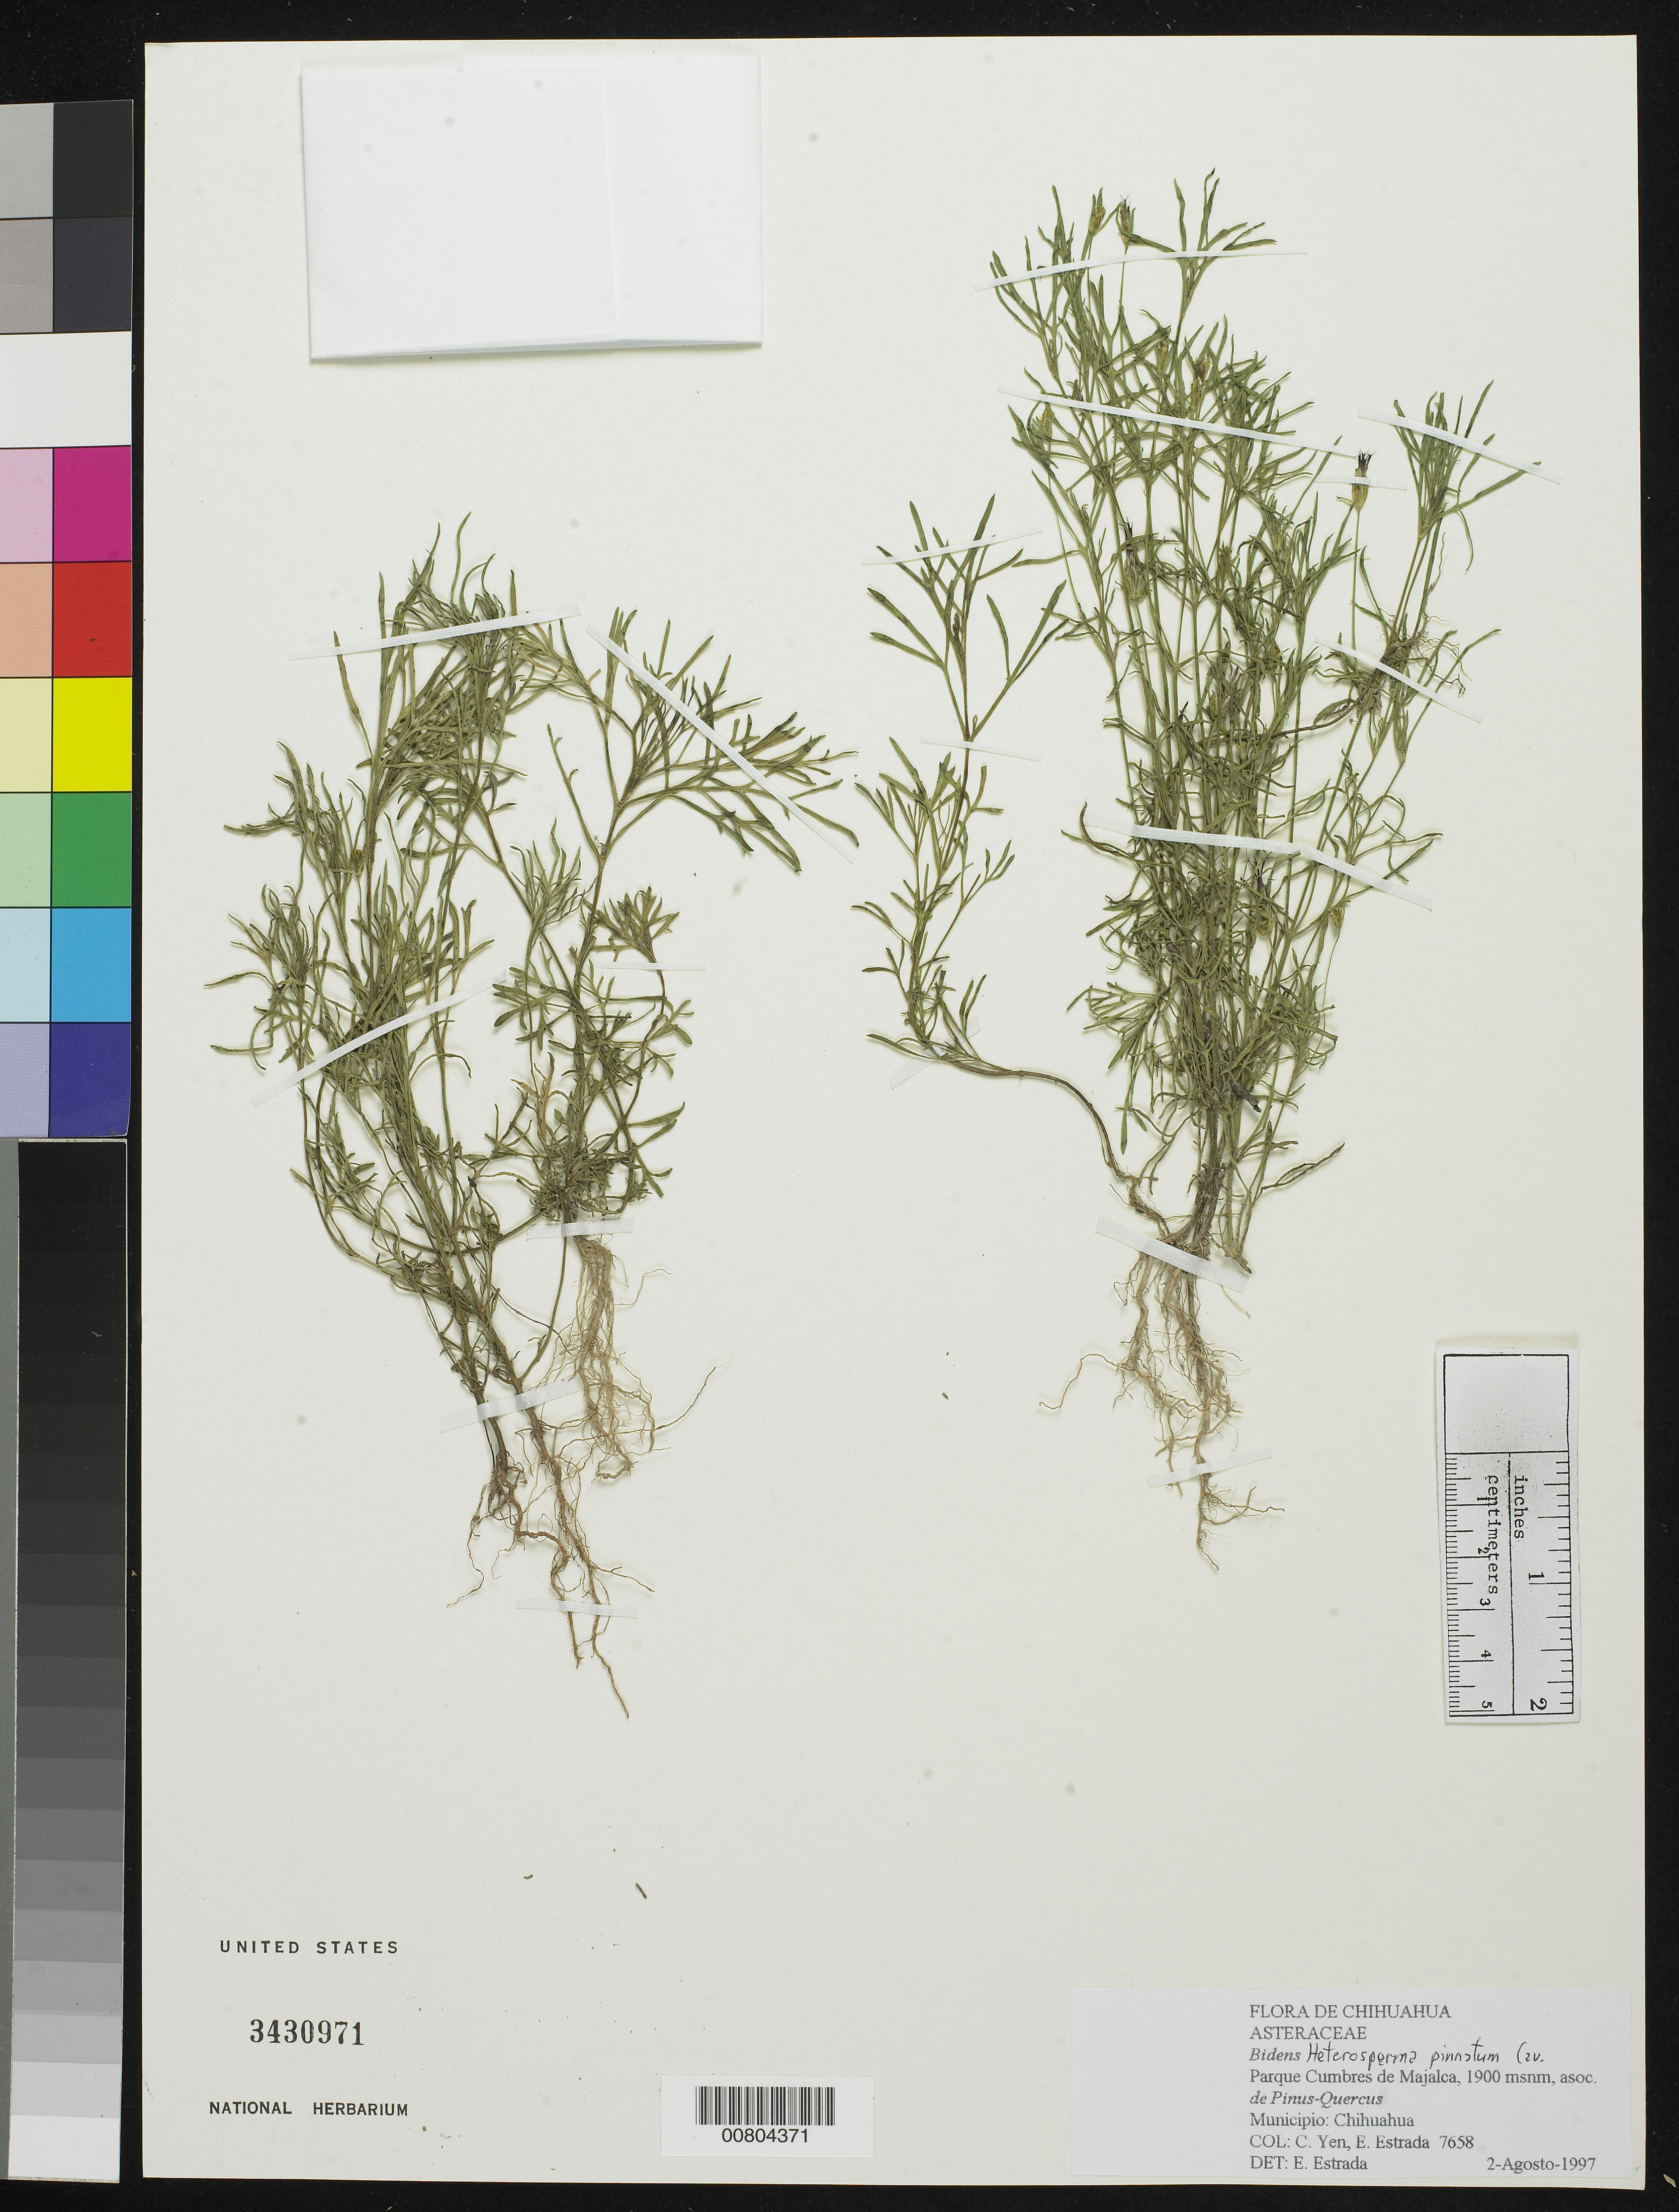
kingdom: Plantae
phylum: Tracheophyta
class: Magnoliopsida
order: Asterales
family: Asteraceae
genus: Heterosperma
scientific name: Heterosperma pinnatum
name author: Cav.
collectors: Y. C. Yang & E. Estrada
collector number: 7658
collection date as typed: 02 Aug 1997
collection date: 1997-08-02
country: Mexico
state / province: Chihuahua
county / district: Chihuahua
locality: Parque Cumbre de Majalca, Chihuahua.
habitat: Asoc. de Pinus - Quercus.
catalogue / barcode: US 3430971